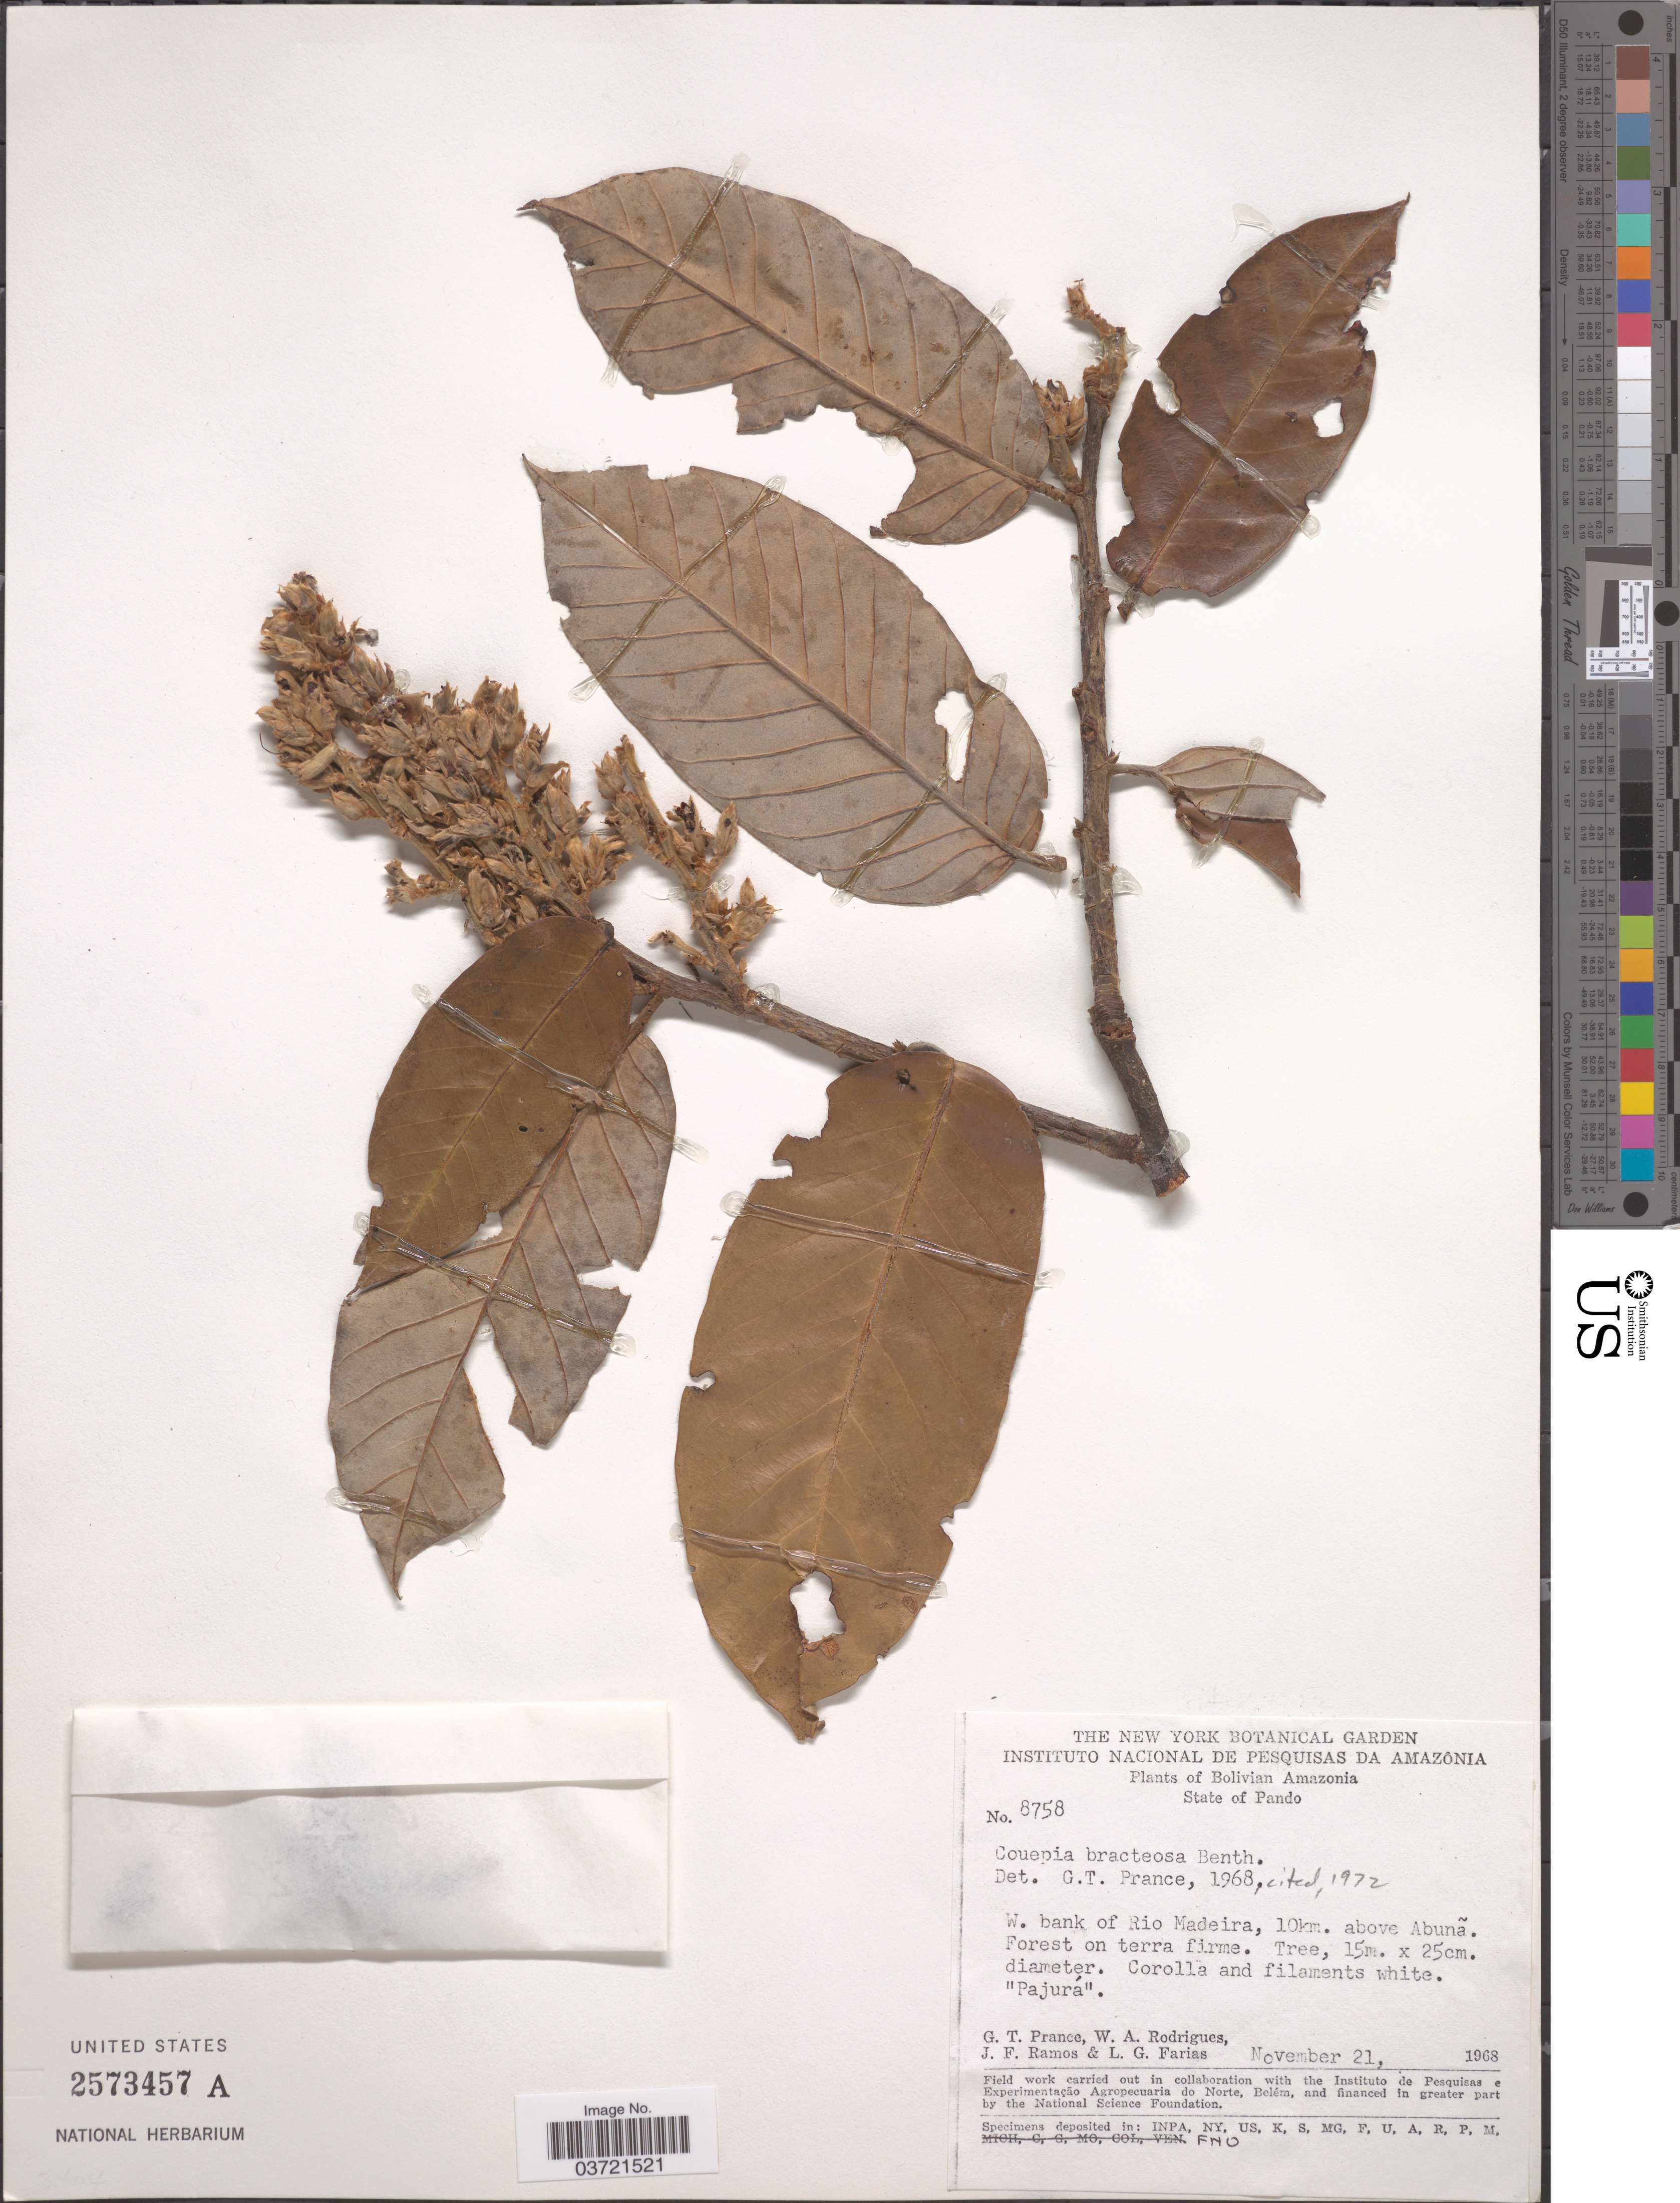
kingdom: Plantae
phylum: Tracheophyta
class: Magnoliopsida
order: Malpighiales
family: Chrysobalanaceae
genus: Couepia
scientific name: Couepia bracteosa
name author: Benth.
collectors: G. T. Prance, W. A. Rodrigues, J. F. Ramos & L. G. Farias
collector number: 8758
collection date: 1968-11-21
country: Bolivia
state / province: Pando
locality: Bolivian Amazonia. W. bank of Rio Madeira, 10km. above Abuña.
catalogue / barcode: US 2573457A